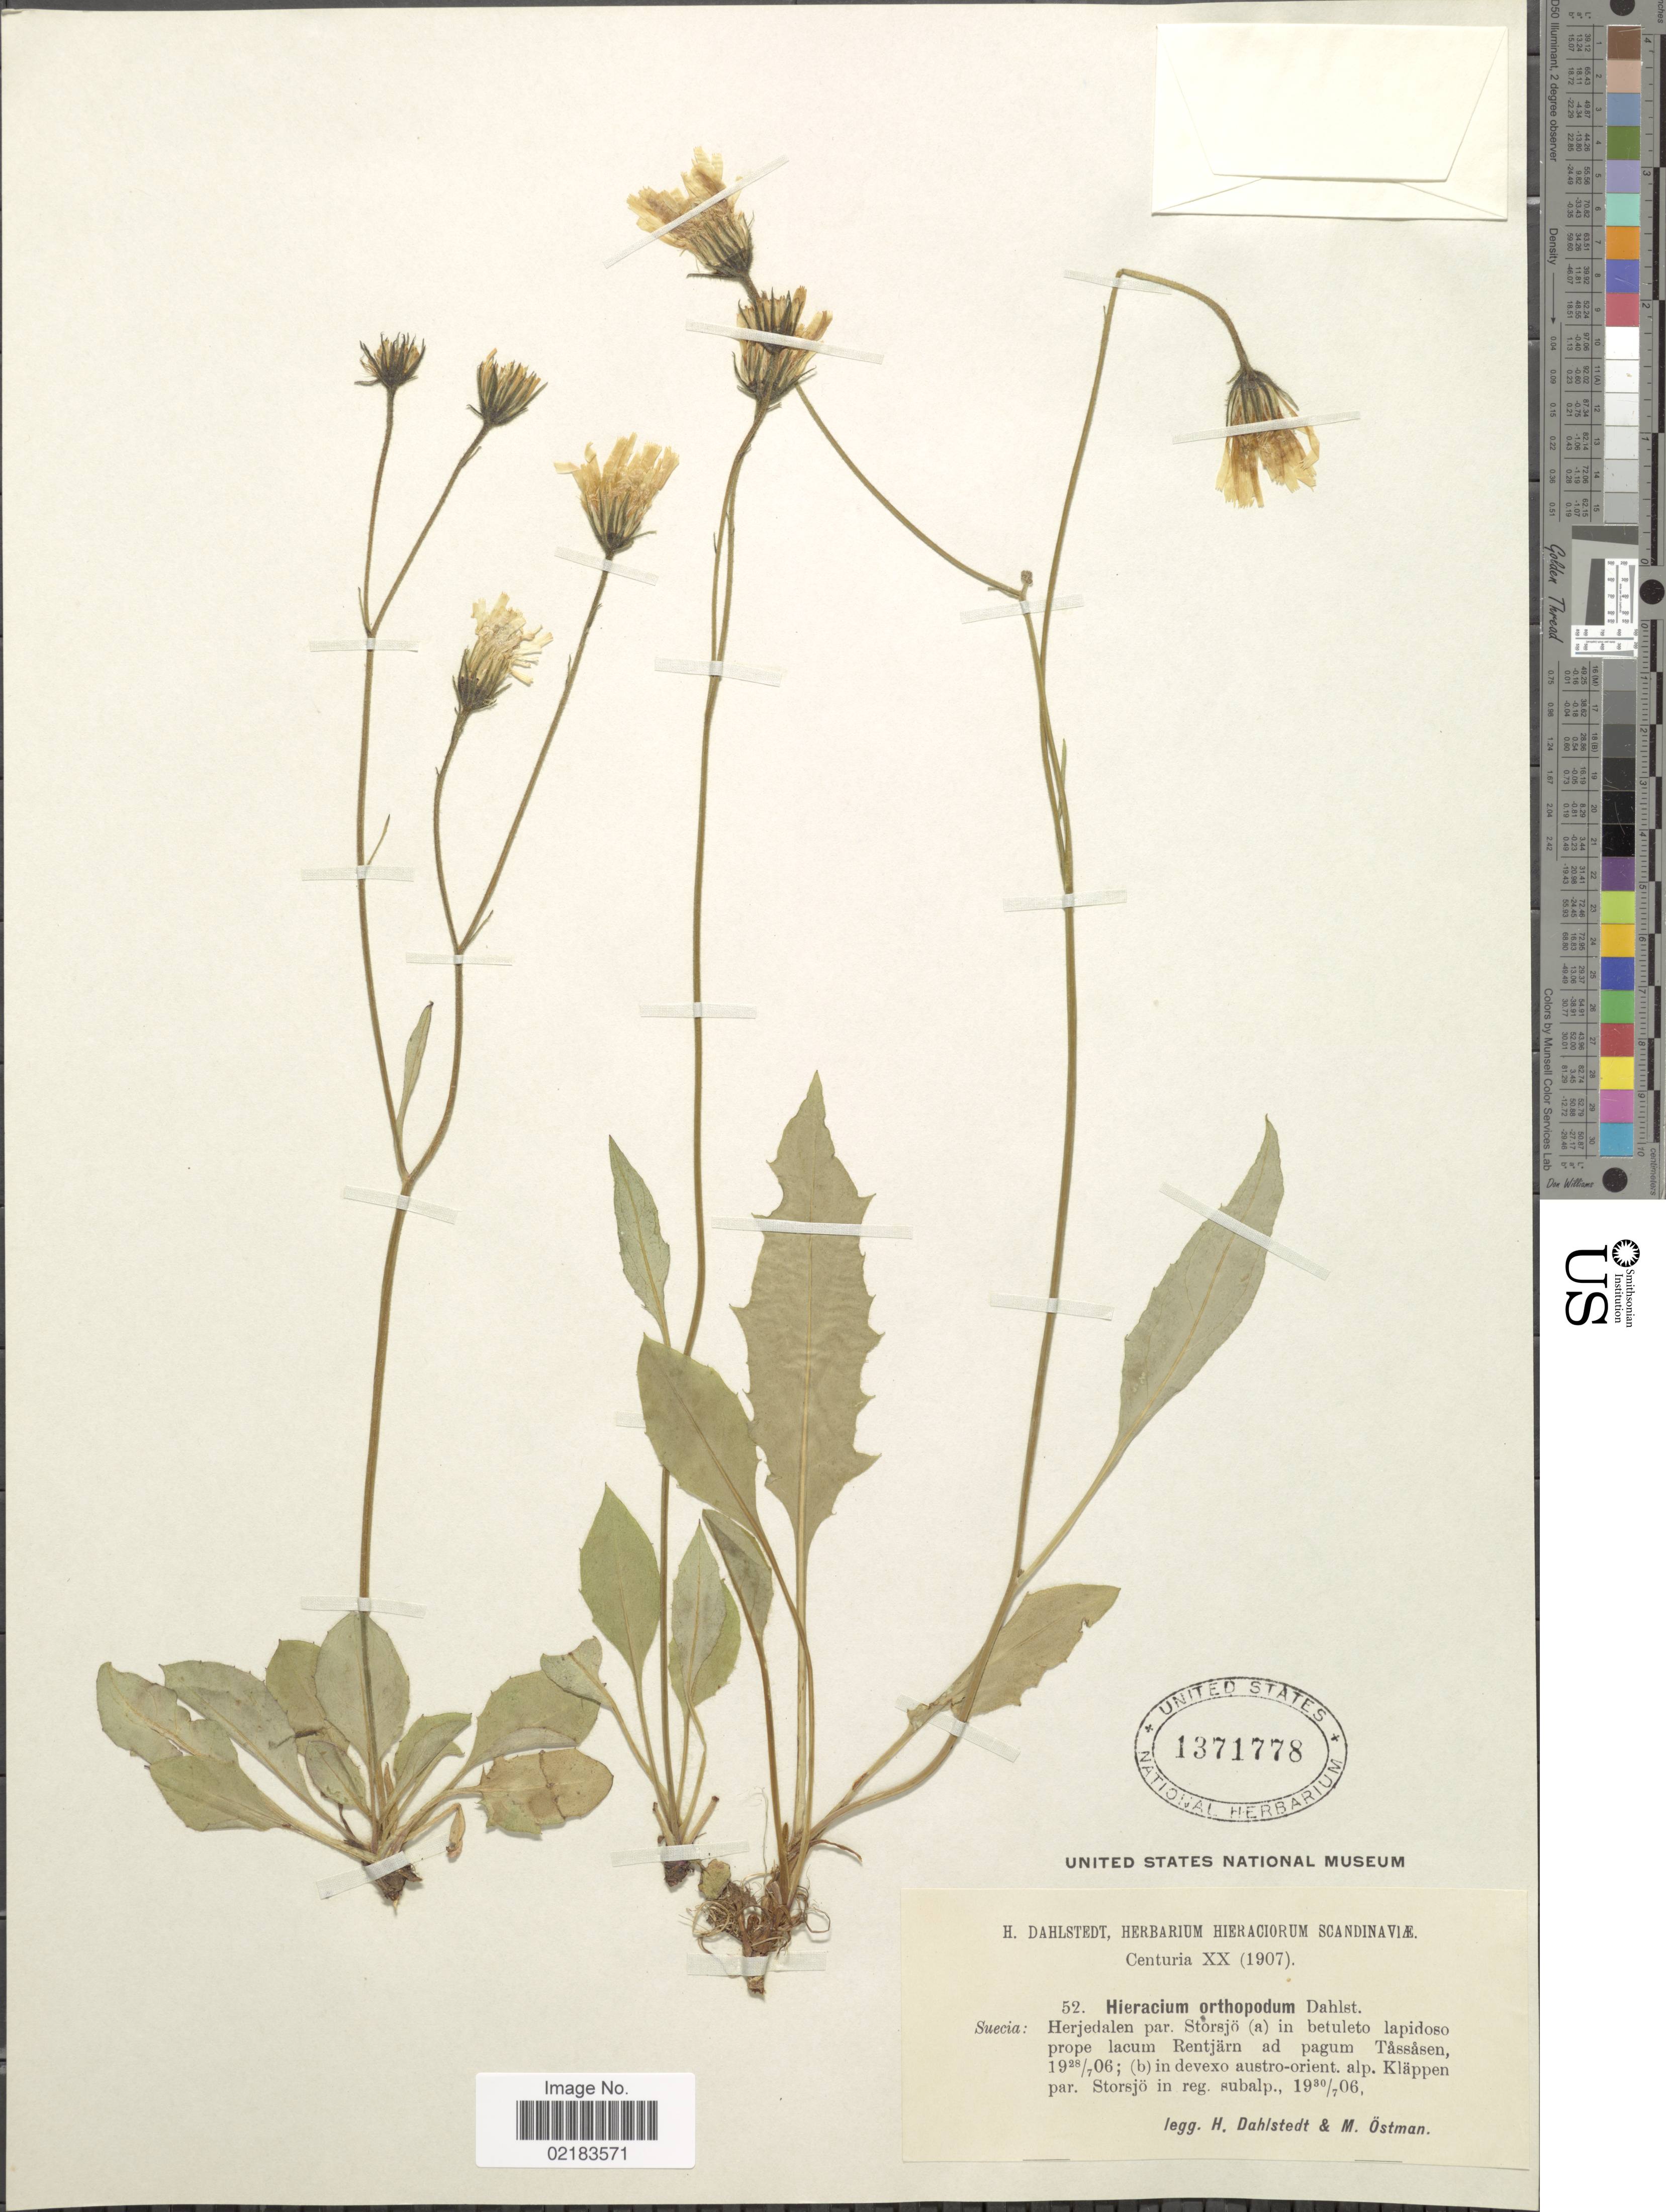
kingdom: Plantae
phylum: Tracheophyta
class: Magnoliopsida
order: Asterales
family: Asteraceae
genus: Hieracium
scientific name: Hieracium orthopodum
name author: Dahlst.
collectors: M. Östman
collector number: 52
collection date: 1906-07-30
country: Sweden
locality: In devexo austro-orient. alp. Kläppen par. Storsjö in reg subalp.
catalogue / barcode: US 1371778-2